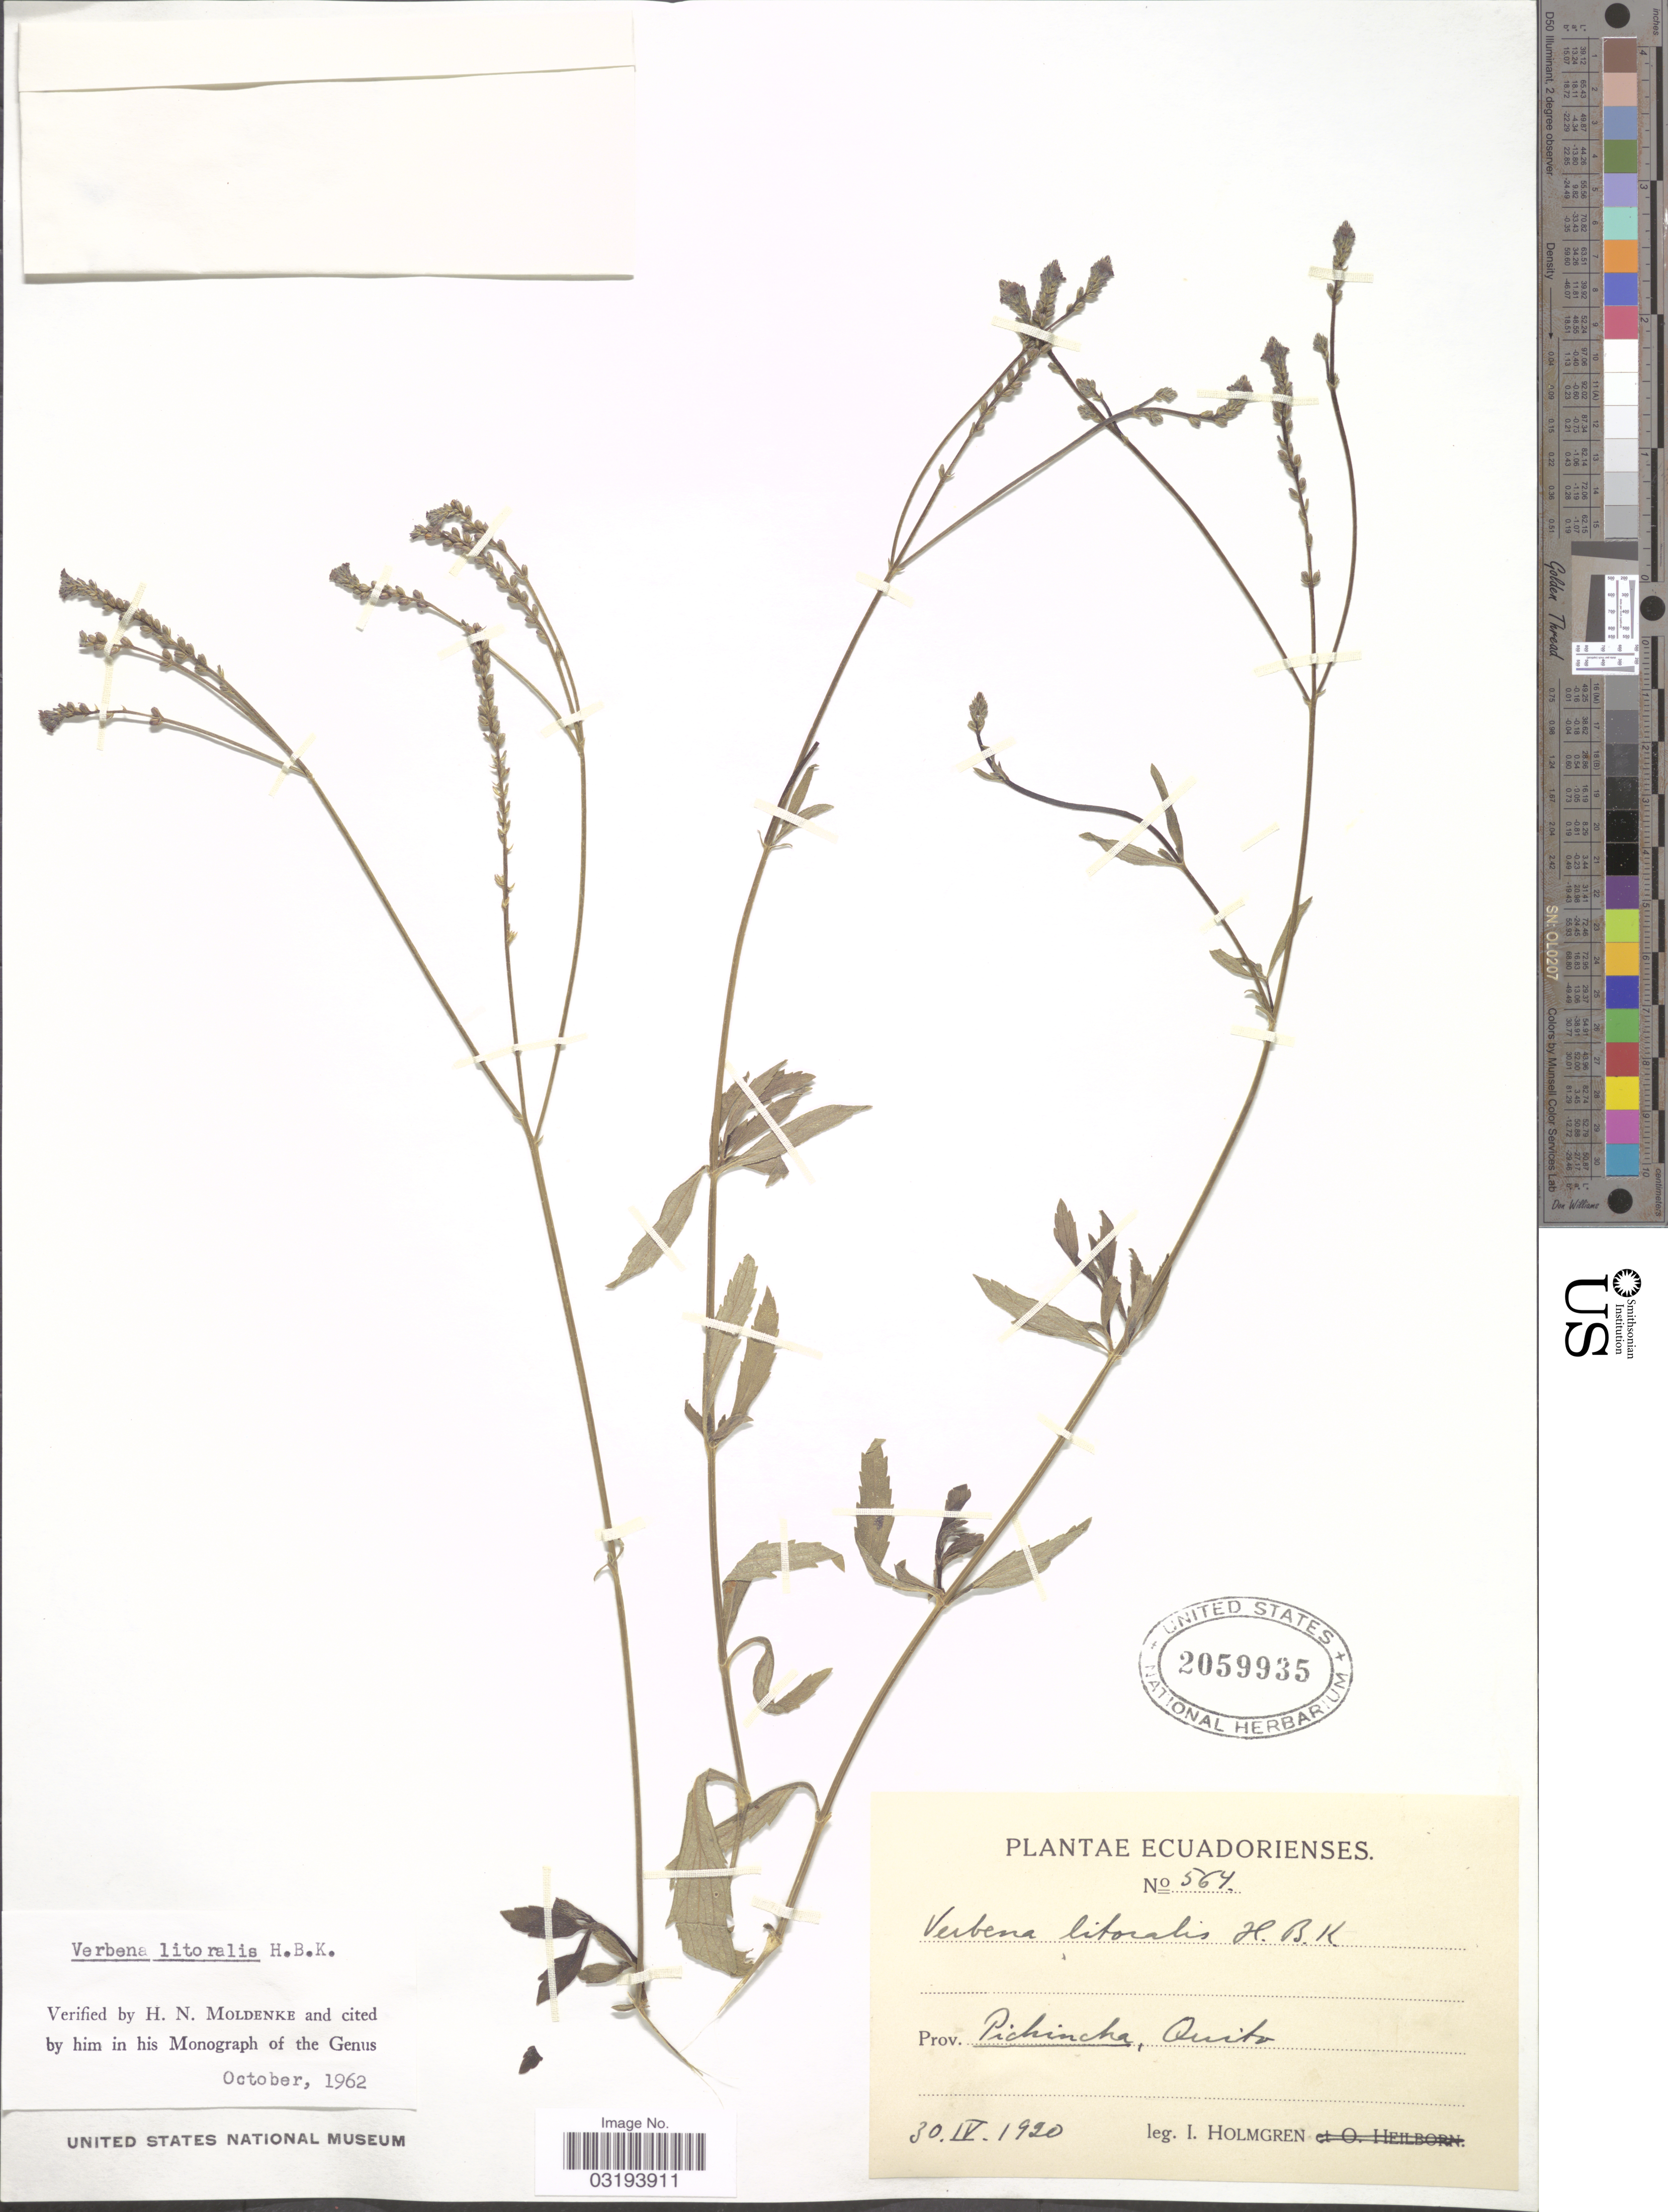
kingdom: Plantae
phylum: Tracheophyta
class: Magnoliopsida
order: Lamiales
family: Verbenaceae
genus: Verbena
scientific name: Verbena litoralis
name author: Kunth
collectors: I. Holmgren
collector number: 564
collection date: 1920-04-30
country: Ecuador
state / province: Pichincha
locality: Quito.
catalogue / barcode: US 2059935